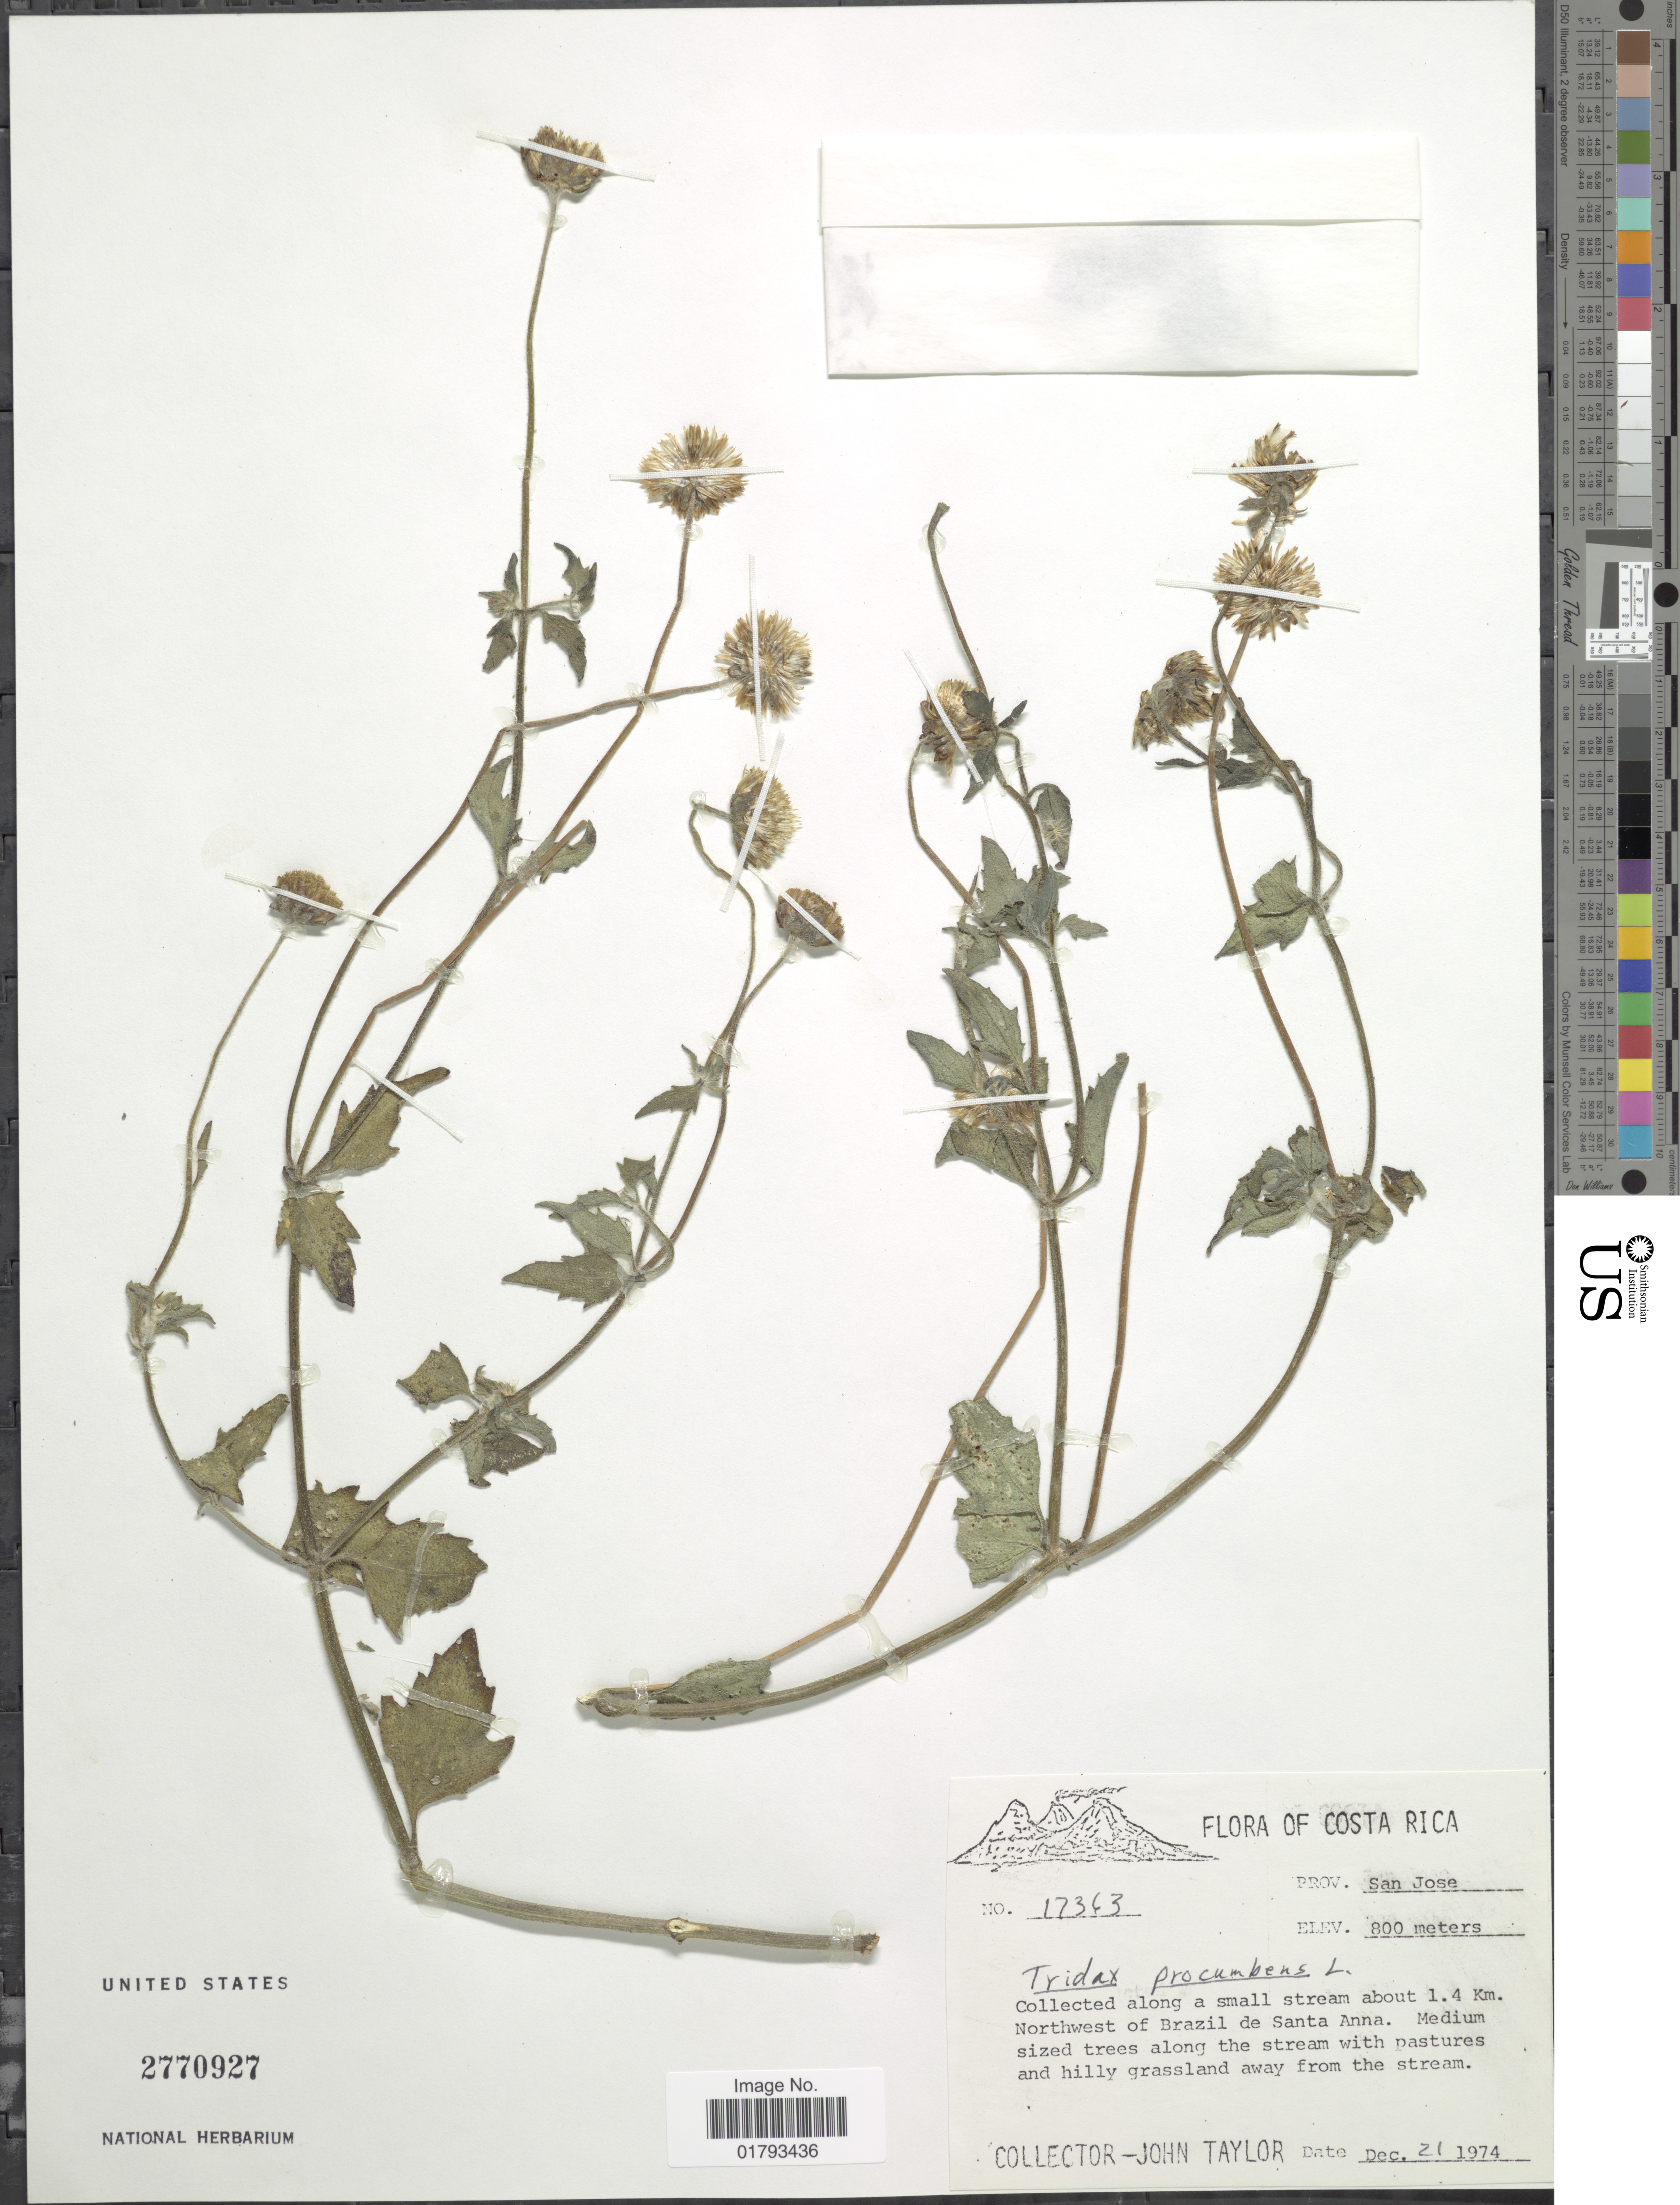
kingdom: Plantae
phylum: Tracheophyta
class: Magnoliopsida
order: Asterales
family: Asteraceae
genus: Tridax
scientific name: Tridax procumbens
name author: L.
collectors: J. Taylor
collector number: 17363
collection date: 1974-12-21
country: Costa Rica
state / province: San José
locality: Prov. San Jose. Collected along small stream about 1.4km Northwest of Brazil de Santa Anna.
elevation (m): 800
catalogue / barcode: US 2770927